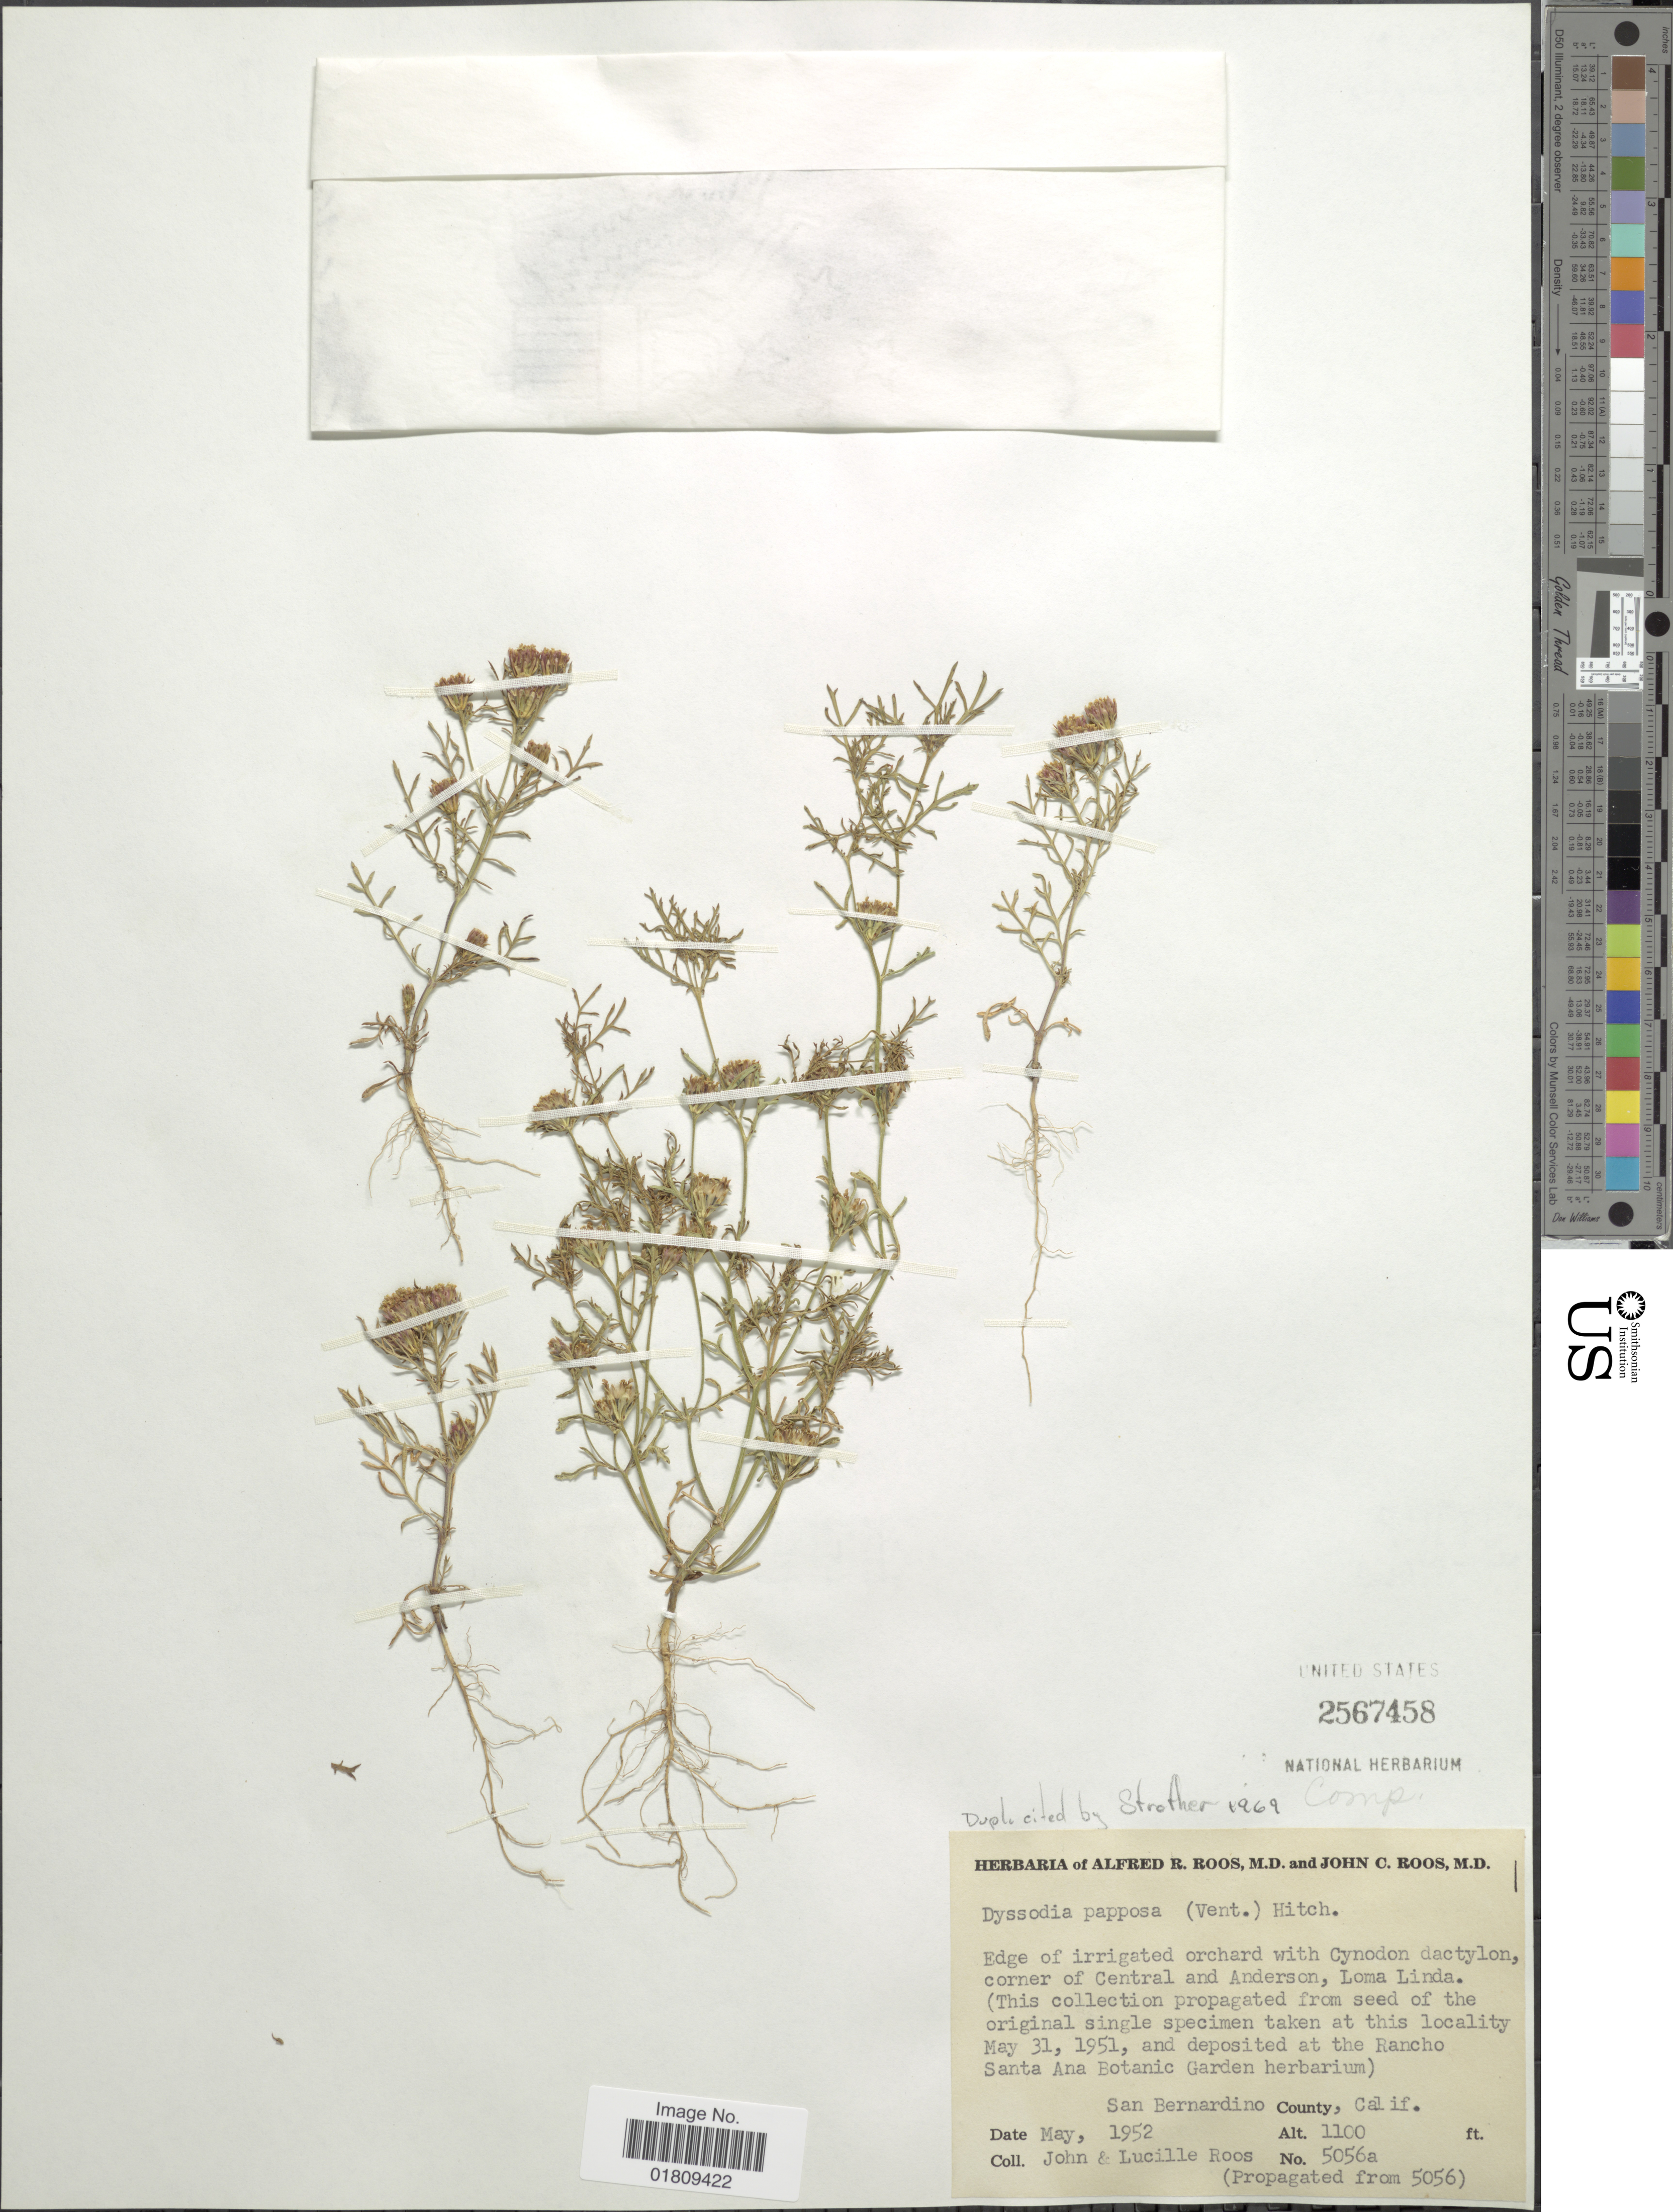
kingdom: Plantae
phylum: Tracheophyta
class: Magnoliopsida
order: Asterales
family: Asteraceae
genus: Dyssodia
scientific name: Dyssodia papposa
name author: (Vent.) Hitchc.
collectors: J. C. Roos & L. Roos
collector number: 5056a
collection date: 1952-05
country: United States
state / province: California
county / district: San Bernardino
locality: San Bermardino County, edge of irrigated orcahrd, corner of Central and Anderson, Loma Linda, San Bernardino County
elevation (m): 335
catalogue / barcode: US 2567458